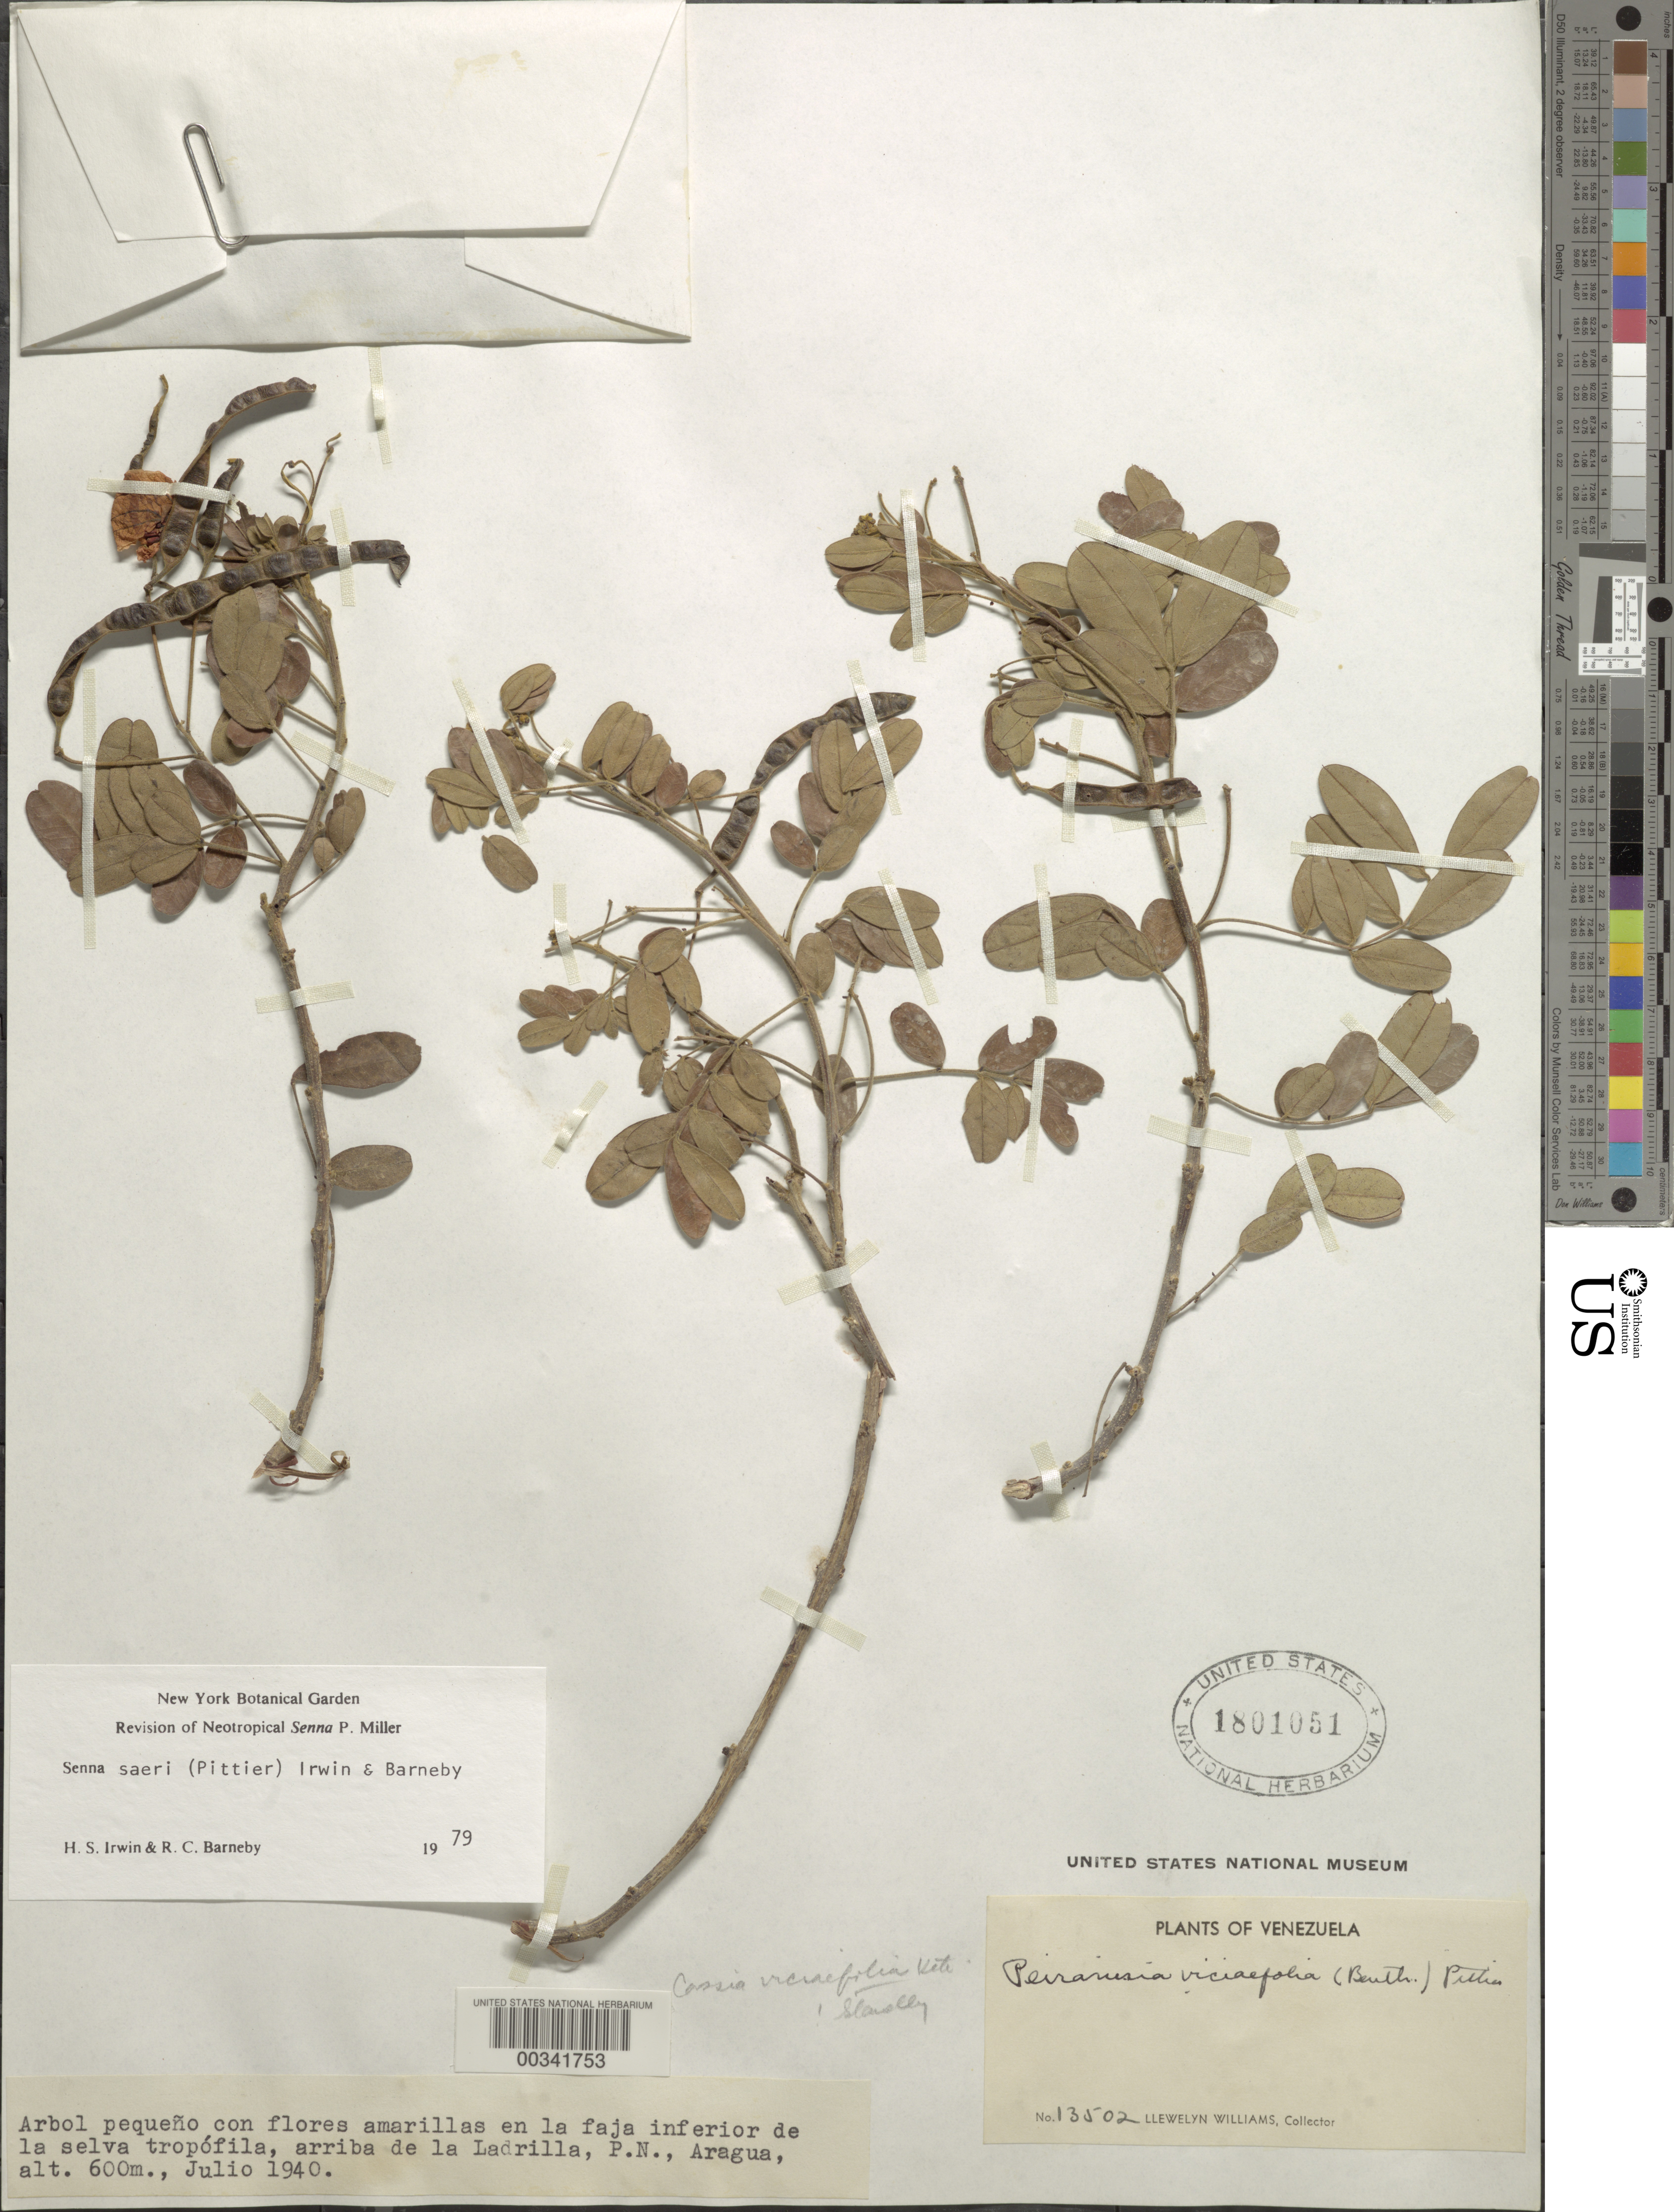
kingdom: Plantae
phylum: Tracheophyta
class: Magnoliopsida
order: Fabales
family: Fabaceae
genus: Senna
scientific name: Senna saeri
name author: (Britton & Rose ex Pittier) H.S. Irwin & Barneby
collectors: Ll. Williams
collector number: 13502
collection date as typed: Jul 1940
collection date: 1940-07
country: Venezuela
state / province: Aragua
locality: Arriba de la ladrilla, p.n.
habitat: Selva tropofila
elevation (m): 600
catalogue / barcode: US 1801051